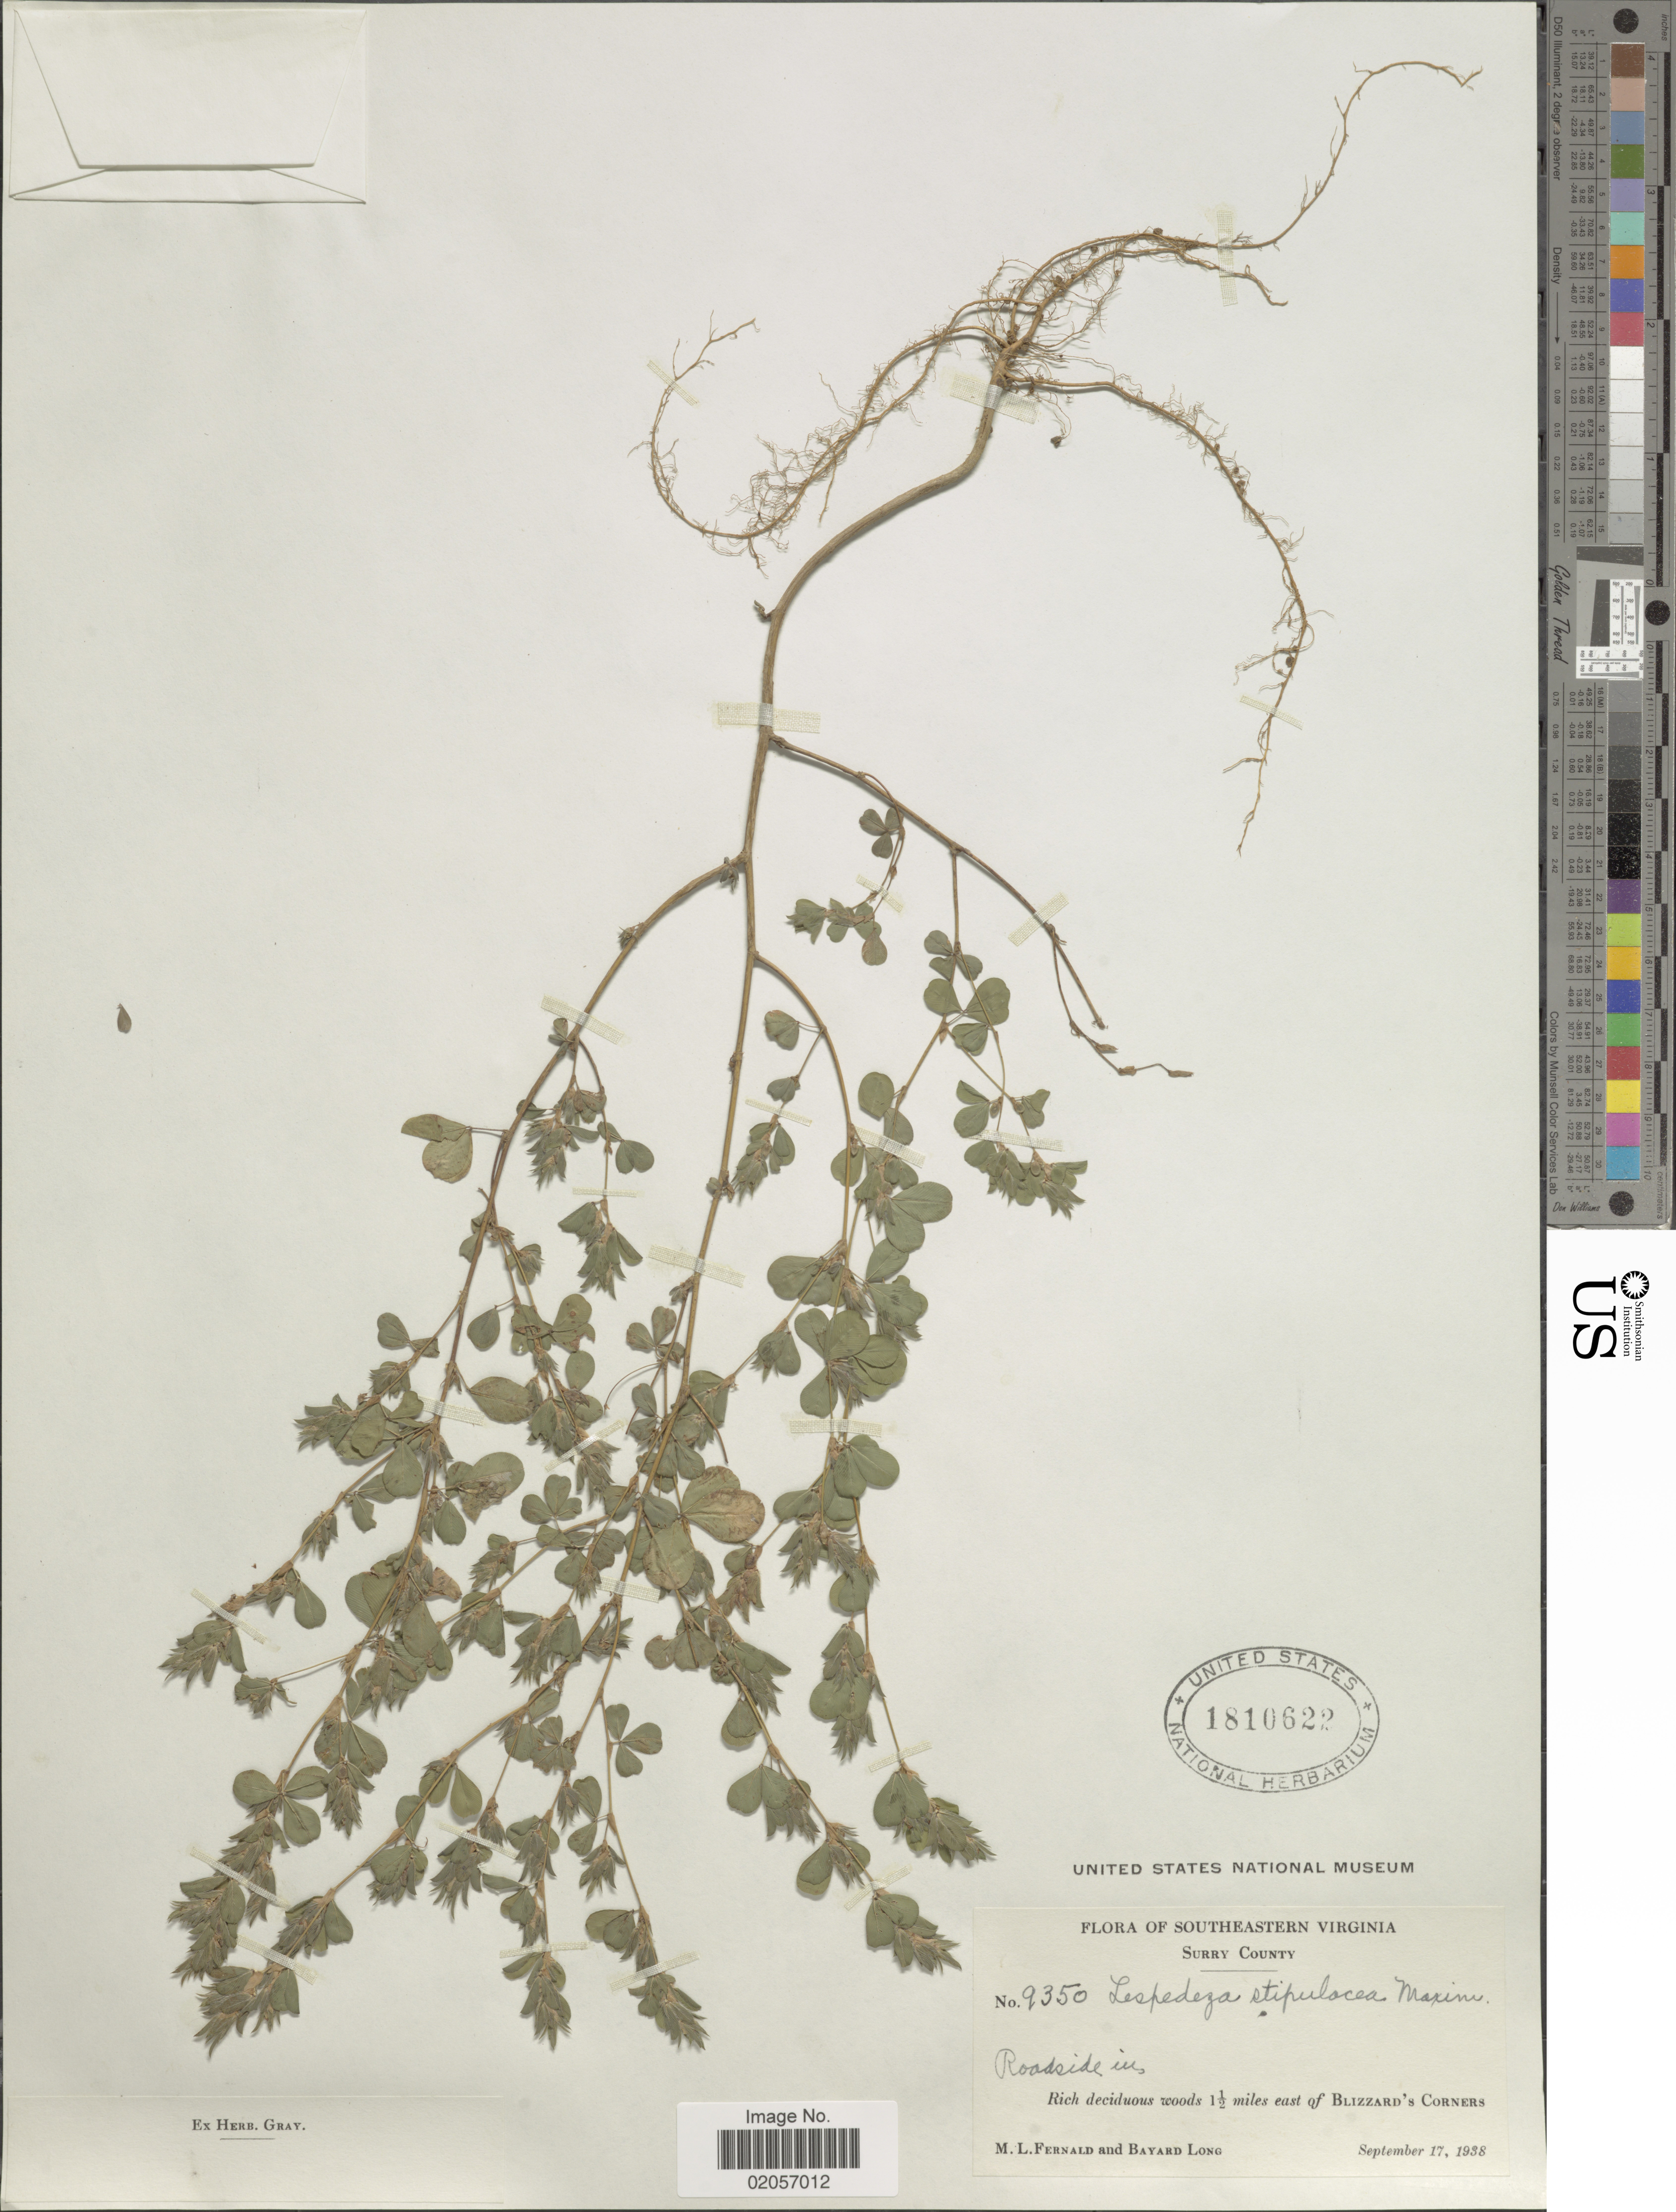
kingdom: Plantae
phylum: Tracheophyta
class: Magnoliopsida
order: Fabales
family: Fabaceae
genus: Kummerowia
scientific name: Kummerowia stipulacea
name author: (Maxim.) Makino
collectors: M. L. Fernald & B. H. Long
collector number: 9350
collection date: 1938-09-17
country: United States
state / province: Virginia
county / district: Surry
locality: Southeastern Virginia. Surry County. Roadside in Rich deciduous woods 1½ miles east Blizzard's Corners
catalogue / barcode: US 1810622